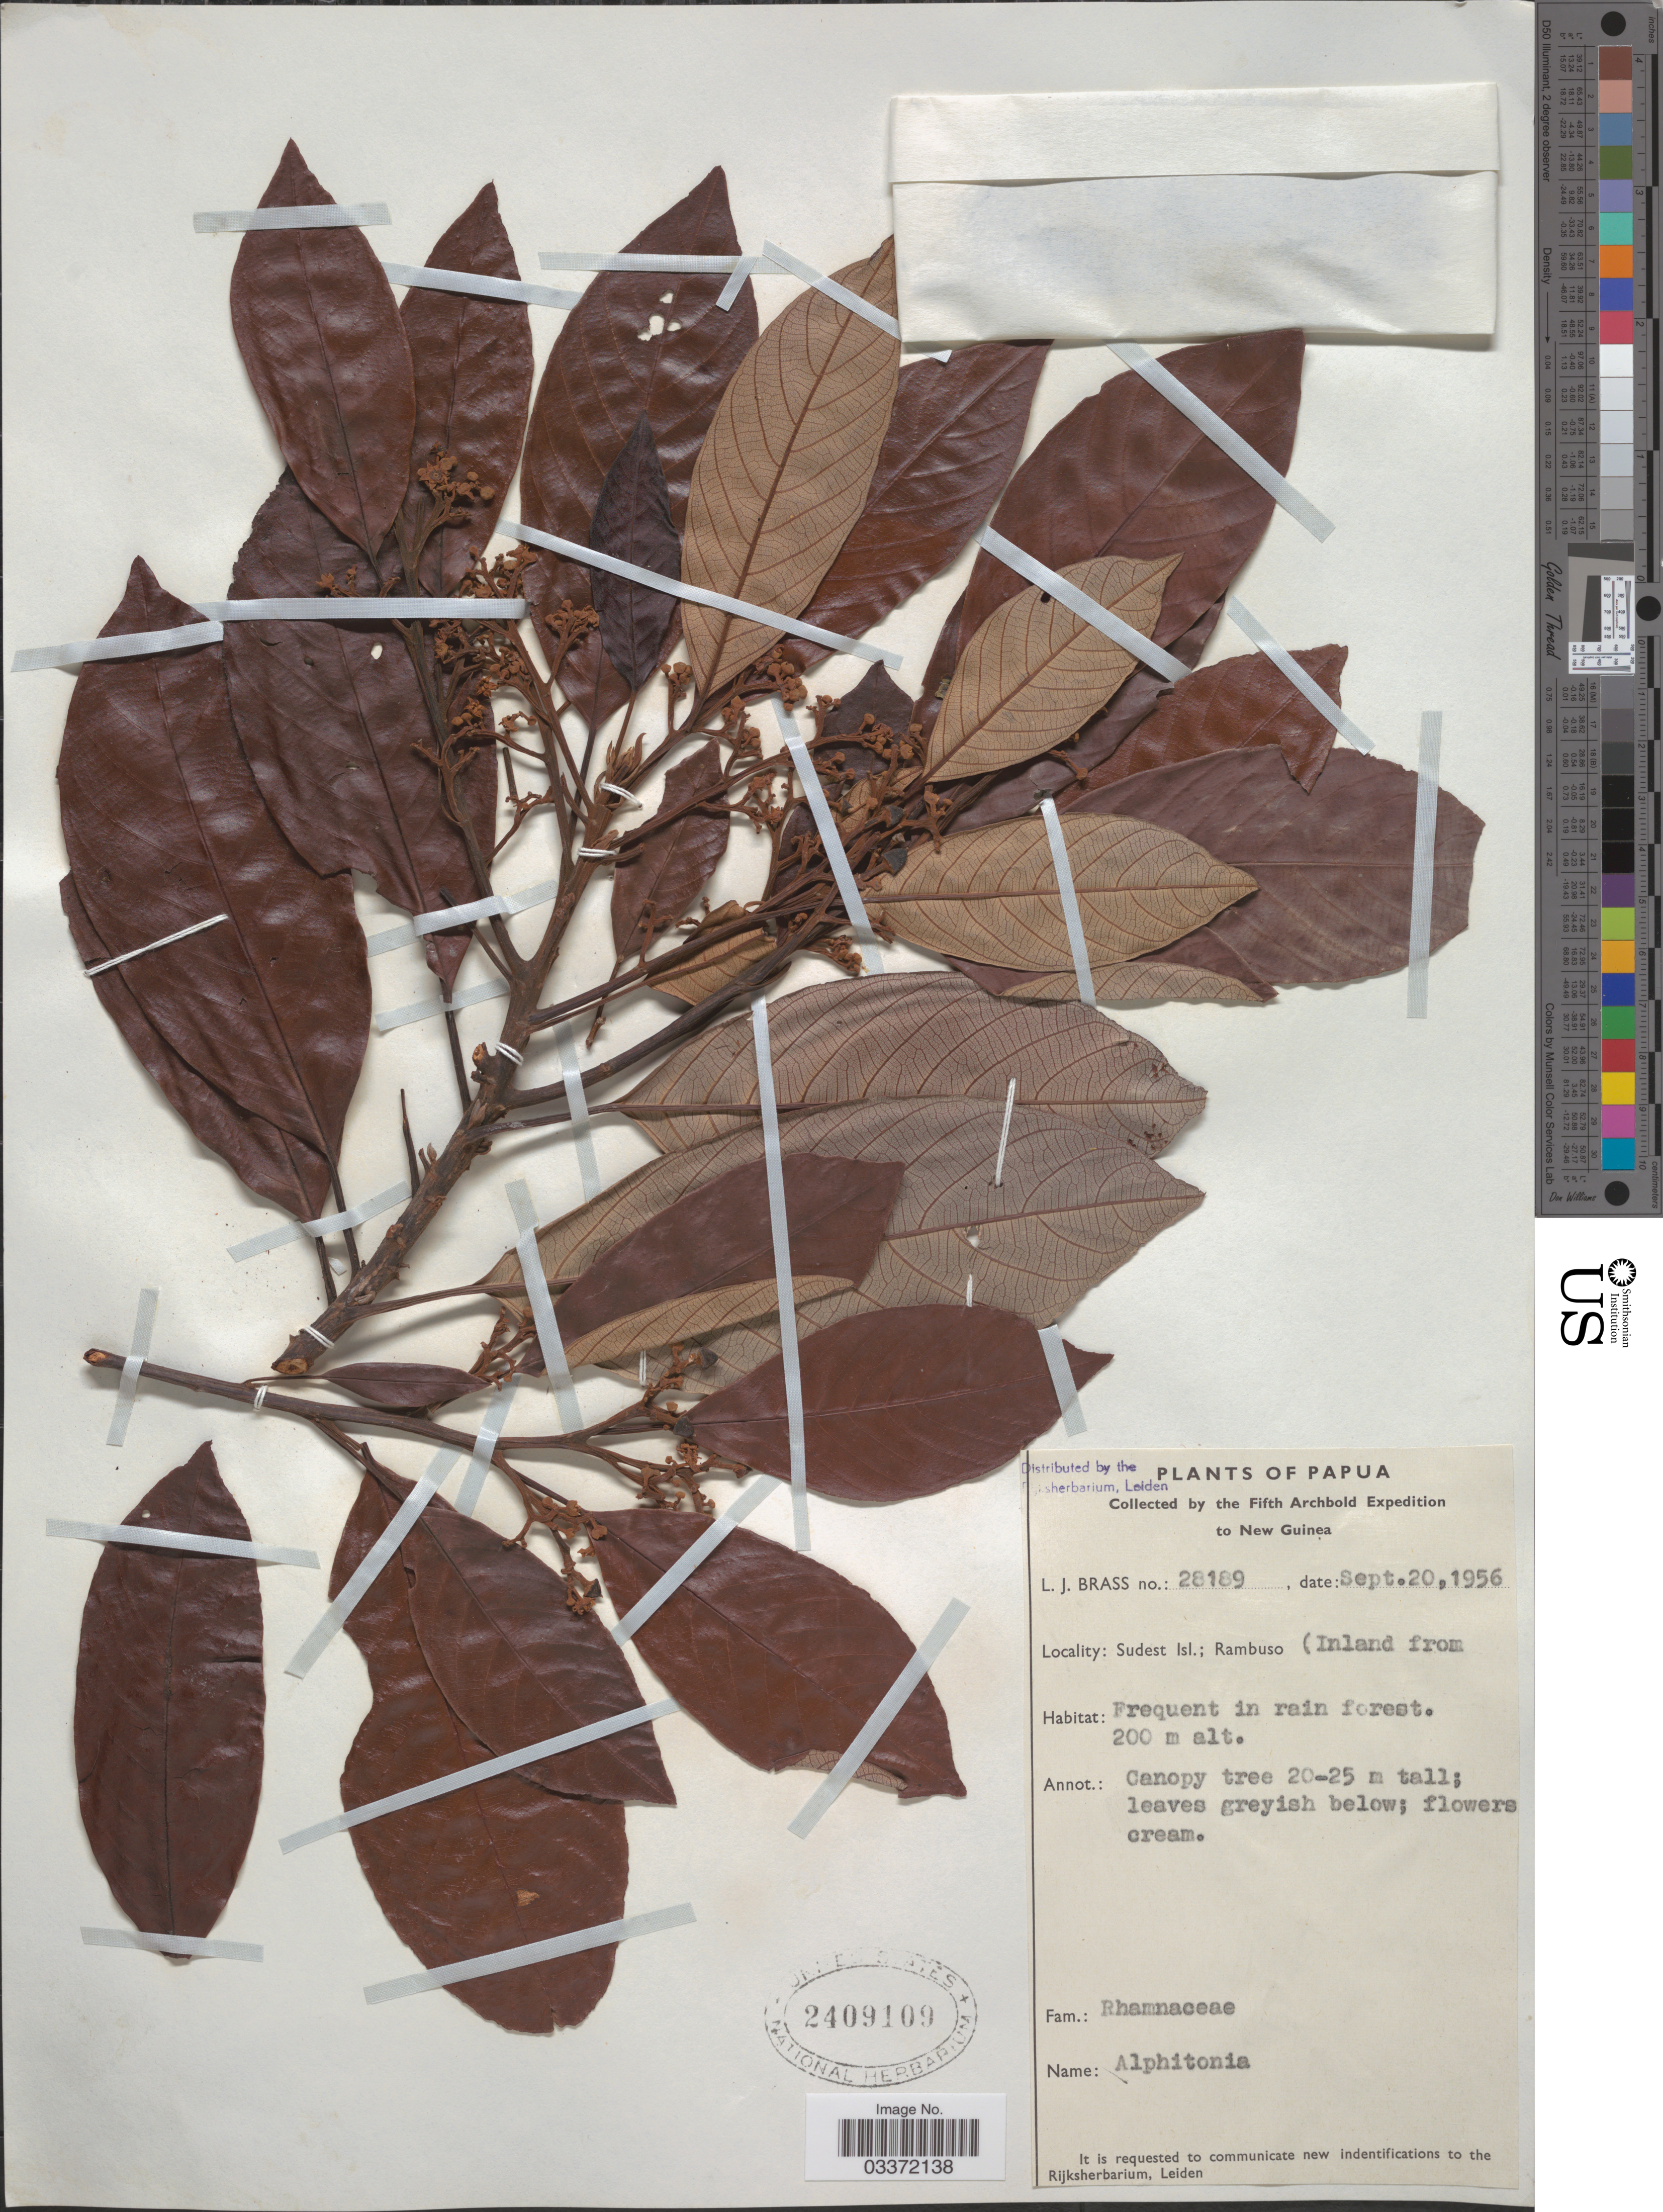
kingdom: Plantae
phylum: Tracheophyta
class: Magnoliopsida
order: Rosales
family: Rhamnaceae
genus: Alphitonia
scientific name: Alphitonia sp.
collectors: L. J. Brass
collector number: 28189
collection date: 1956-09-20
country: Papua New Guinea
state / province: Milne Bay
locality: Papua, New Guinea, Sudest Isl.; Rambuso.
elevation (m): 200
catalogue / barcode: US 2409109